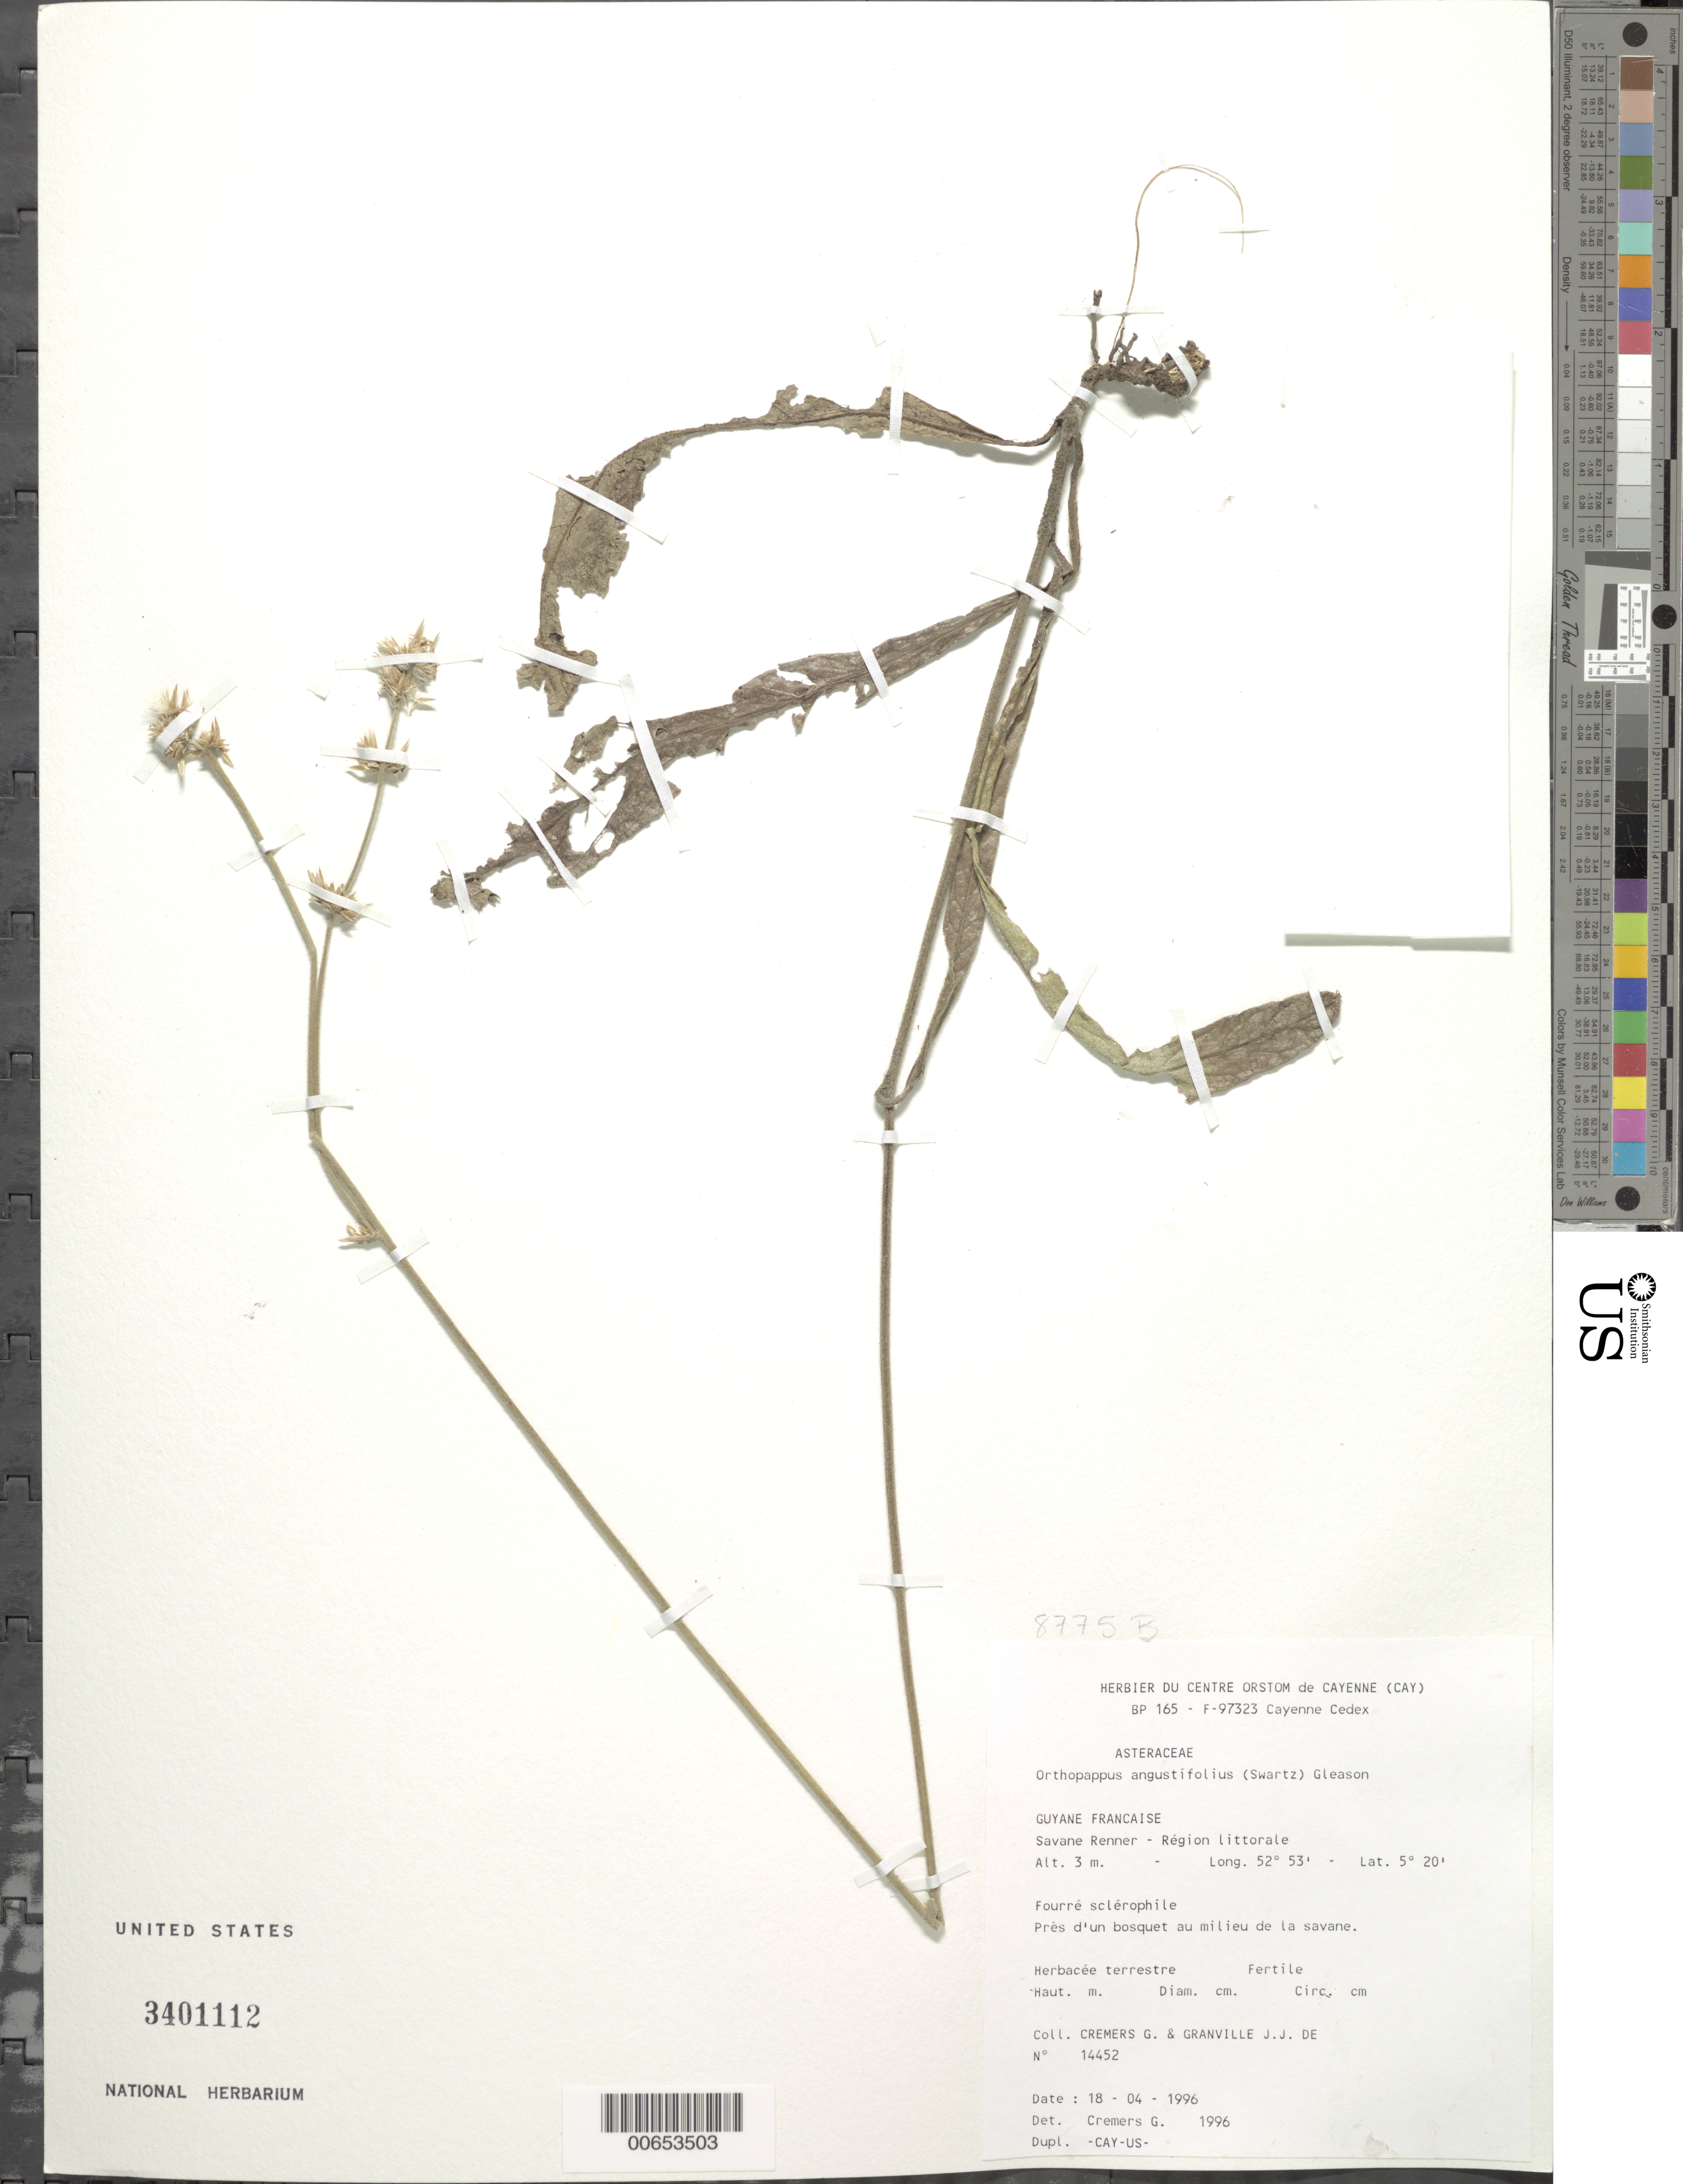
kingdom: Plantae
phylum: Tracheophyta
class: Magnoliopsida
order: Asterales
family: Asteraceae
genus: Orthopappus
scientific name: Orthopappus angustifolius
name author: (Sw.) Gleason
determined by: Cremers, Georges A.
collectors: G. Cremers & J.-J. de Granville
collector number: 14452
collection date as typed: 18-Apr-96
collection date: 1996-04-18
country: French Guiana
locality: Savane Renner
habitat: Fourré sclérophile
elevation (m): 3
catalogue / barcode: US 3401112